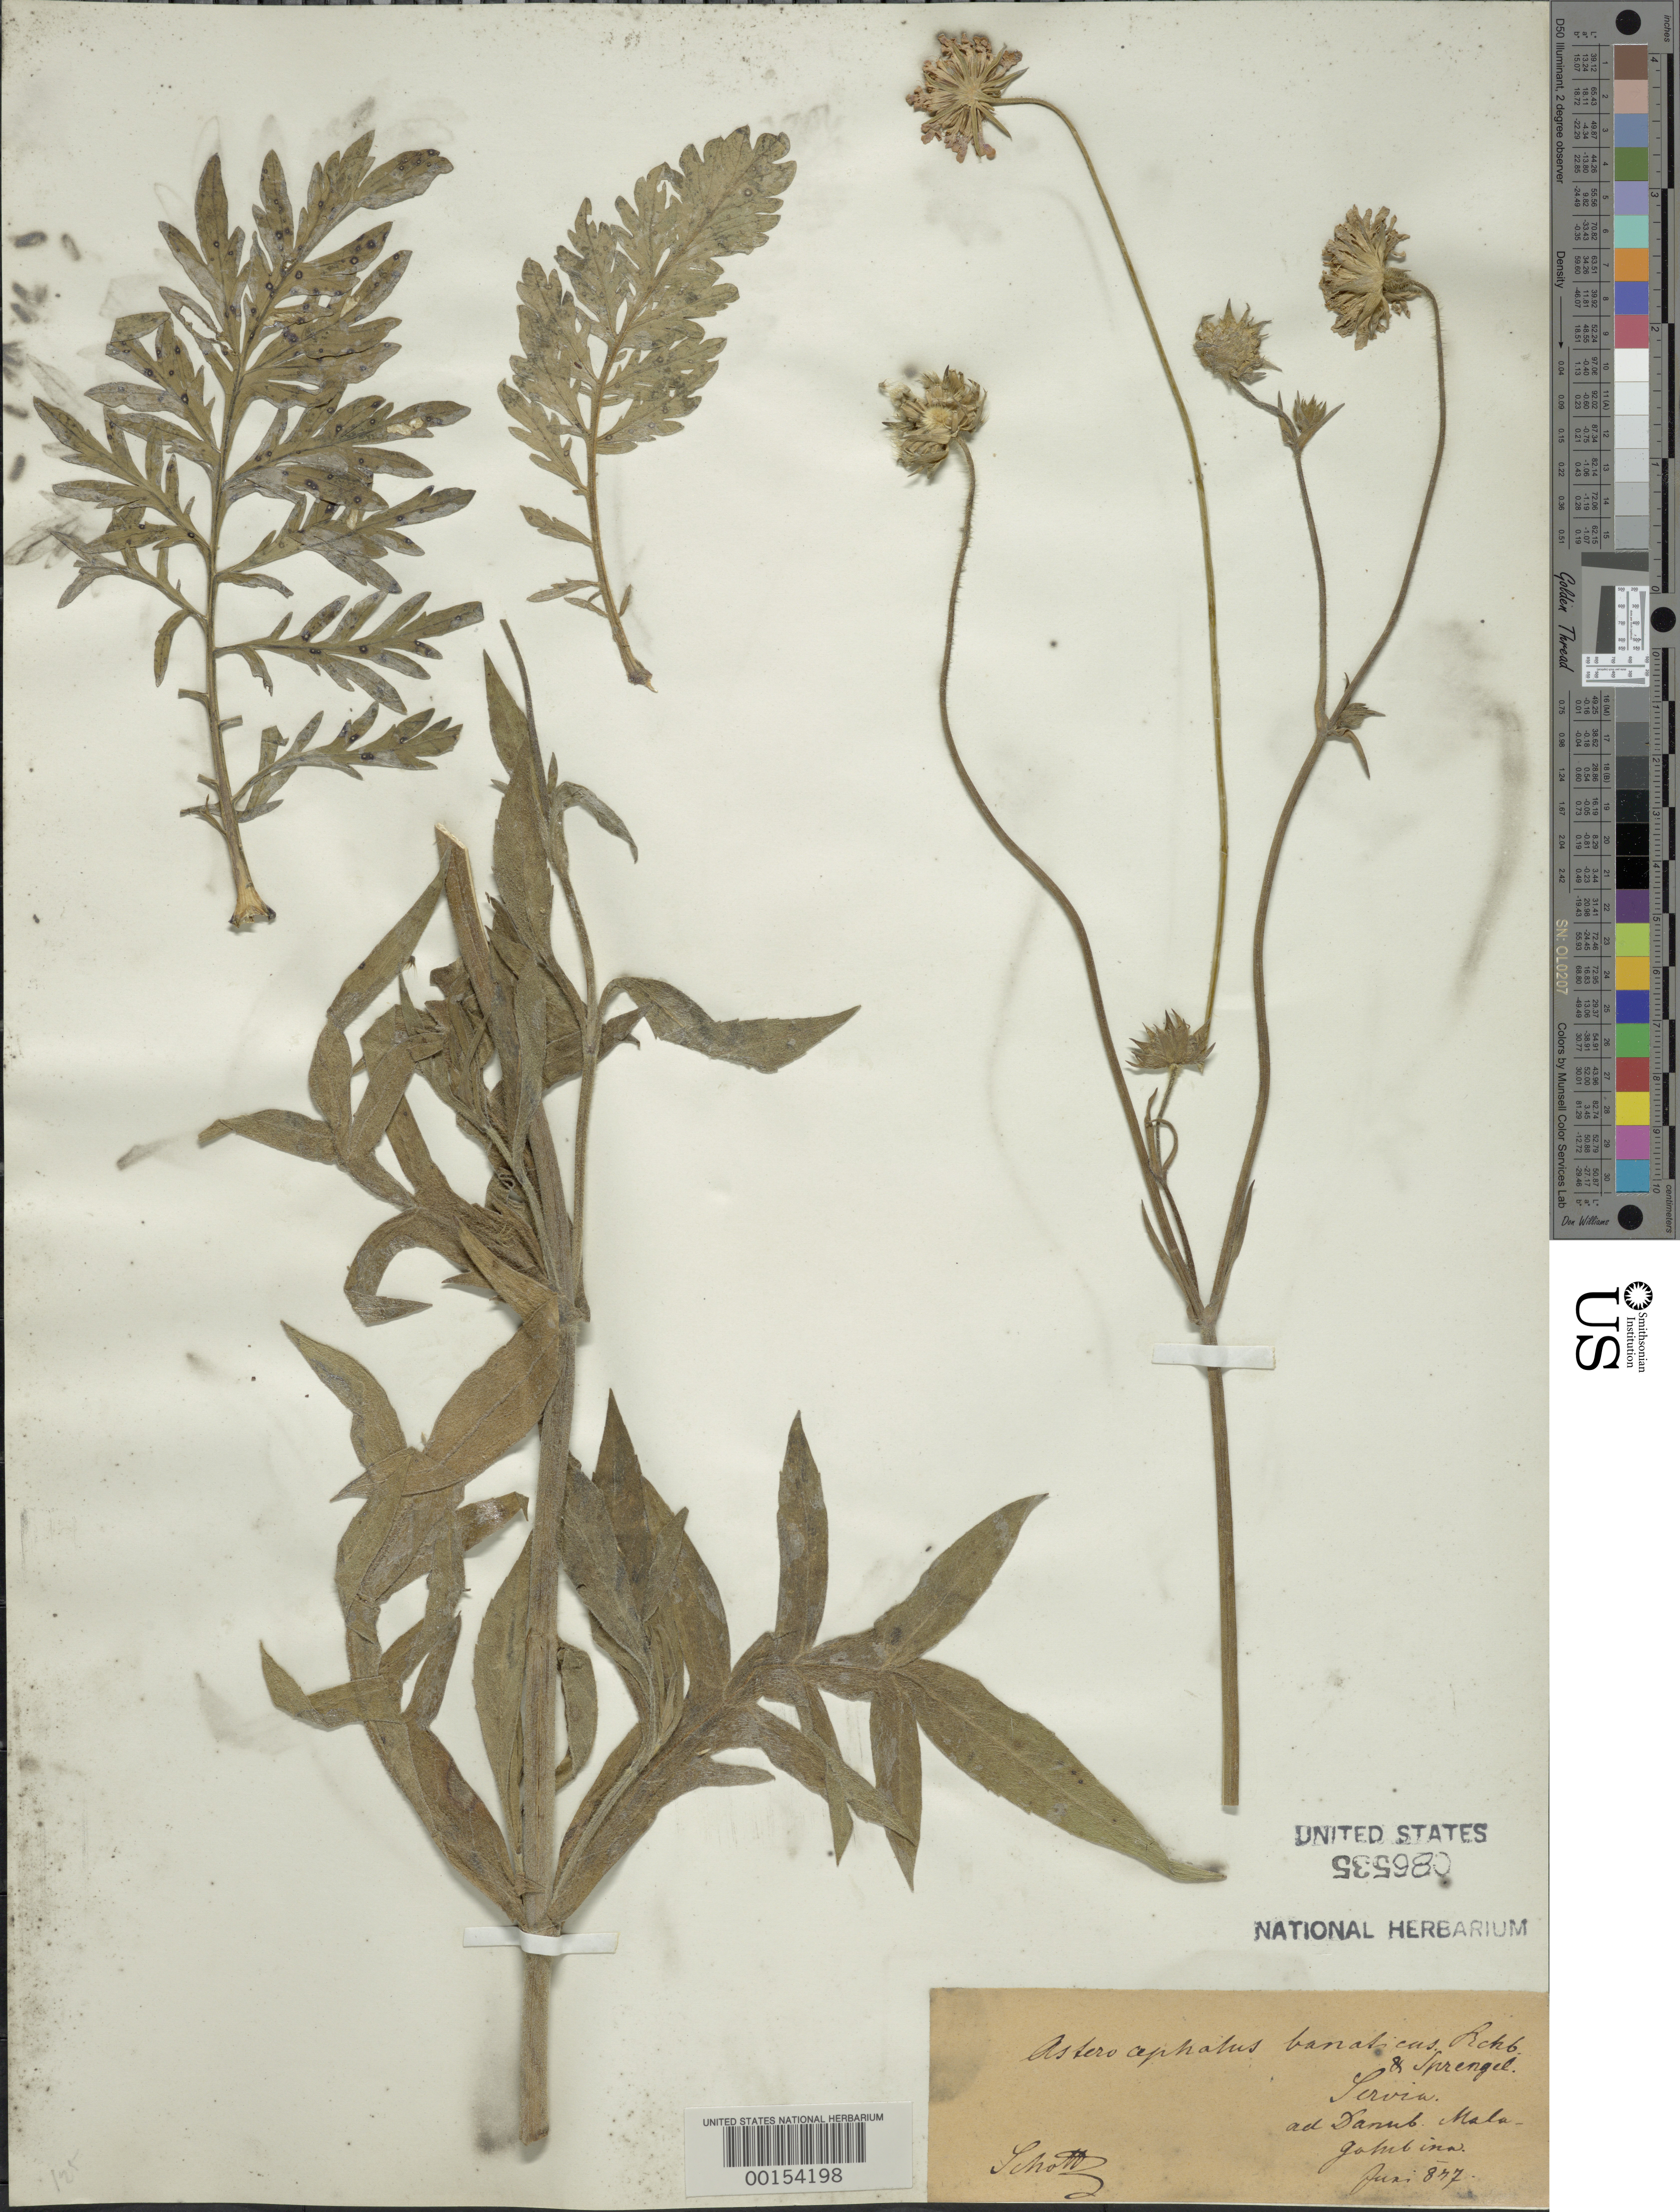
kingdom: Plantae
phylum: Tracheophyta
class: Magnoliopsida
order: Dipsacales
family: Caprifoliaceae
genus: Scabiosa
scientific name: Scabiosa banatica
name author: Waldst. & Kit.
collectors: Schott, --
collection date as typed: Jun 1877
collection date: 1877-06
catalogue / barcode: US 86535